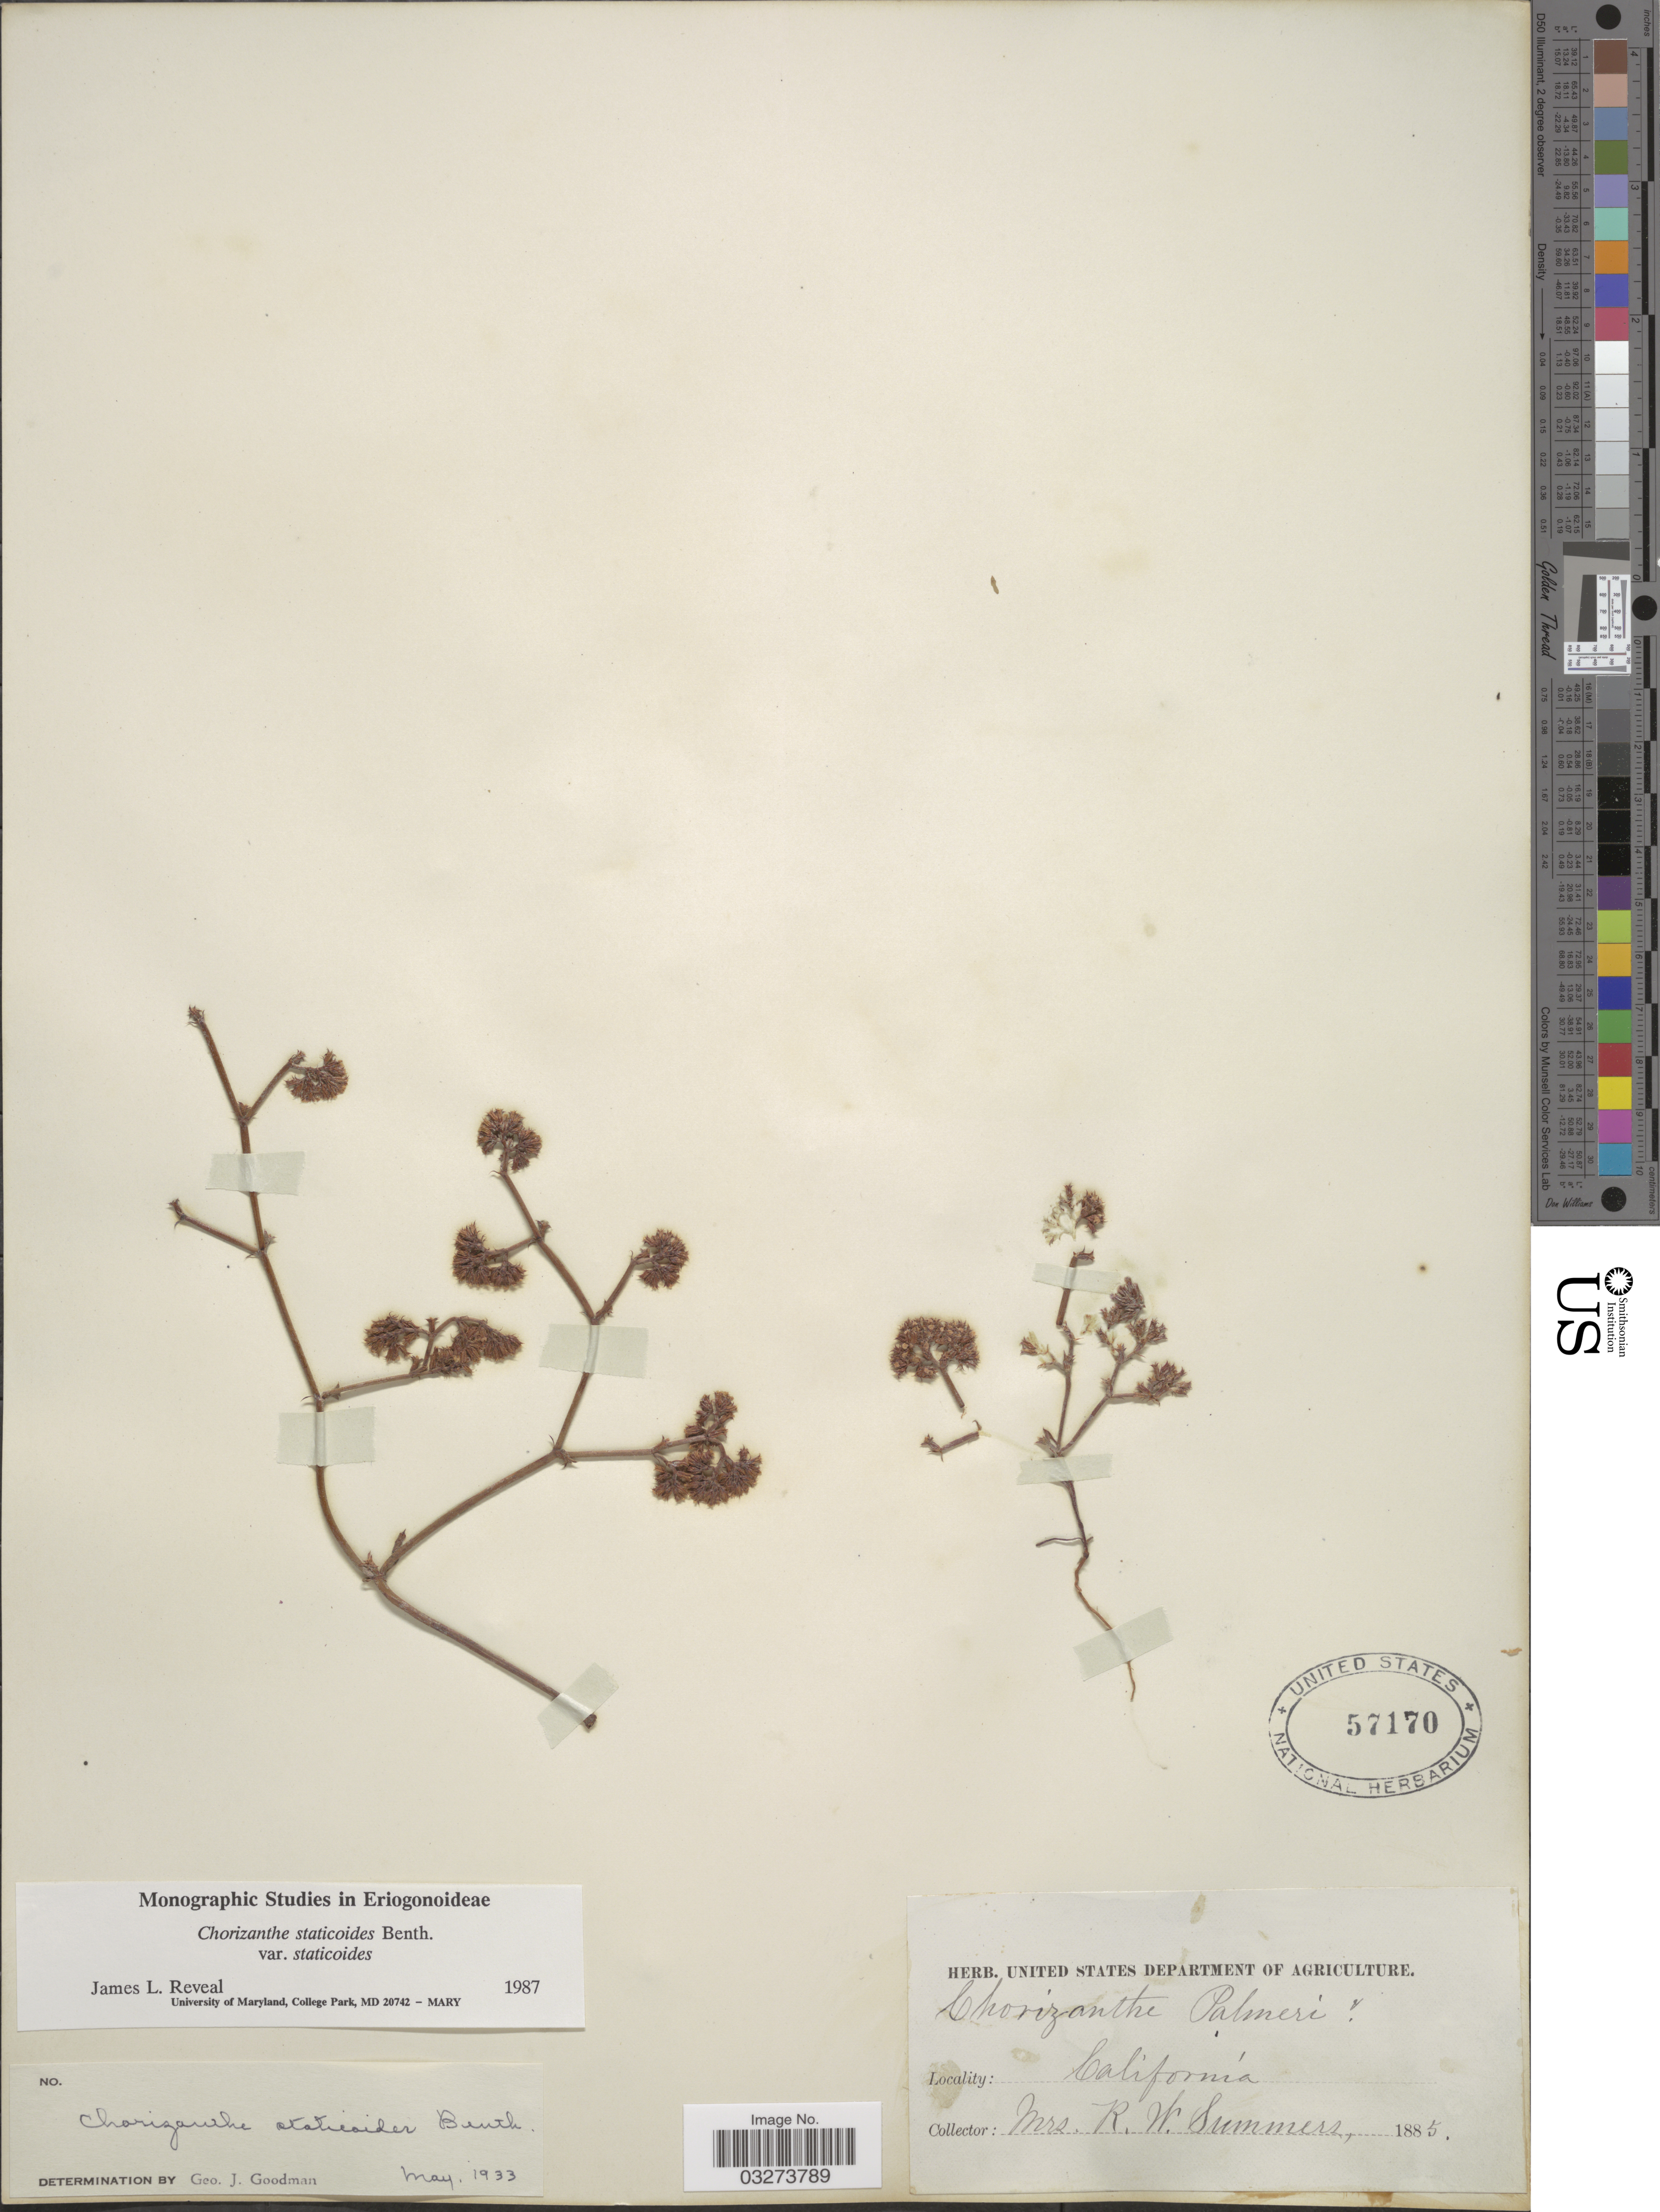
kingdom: Plantae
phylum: Tracheophyta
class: Magnoliopsida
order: Caryophyllales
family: Polygonaceae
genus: Chorizanthe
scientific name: Chorizanthe staticoides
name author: Benth.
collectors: R. Summers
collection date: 1885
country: United States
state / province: California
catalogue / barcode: US 57170